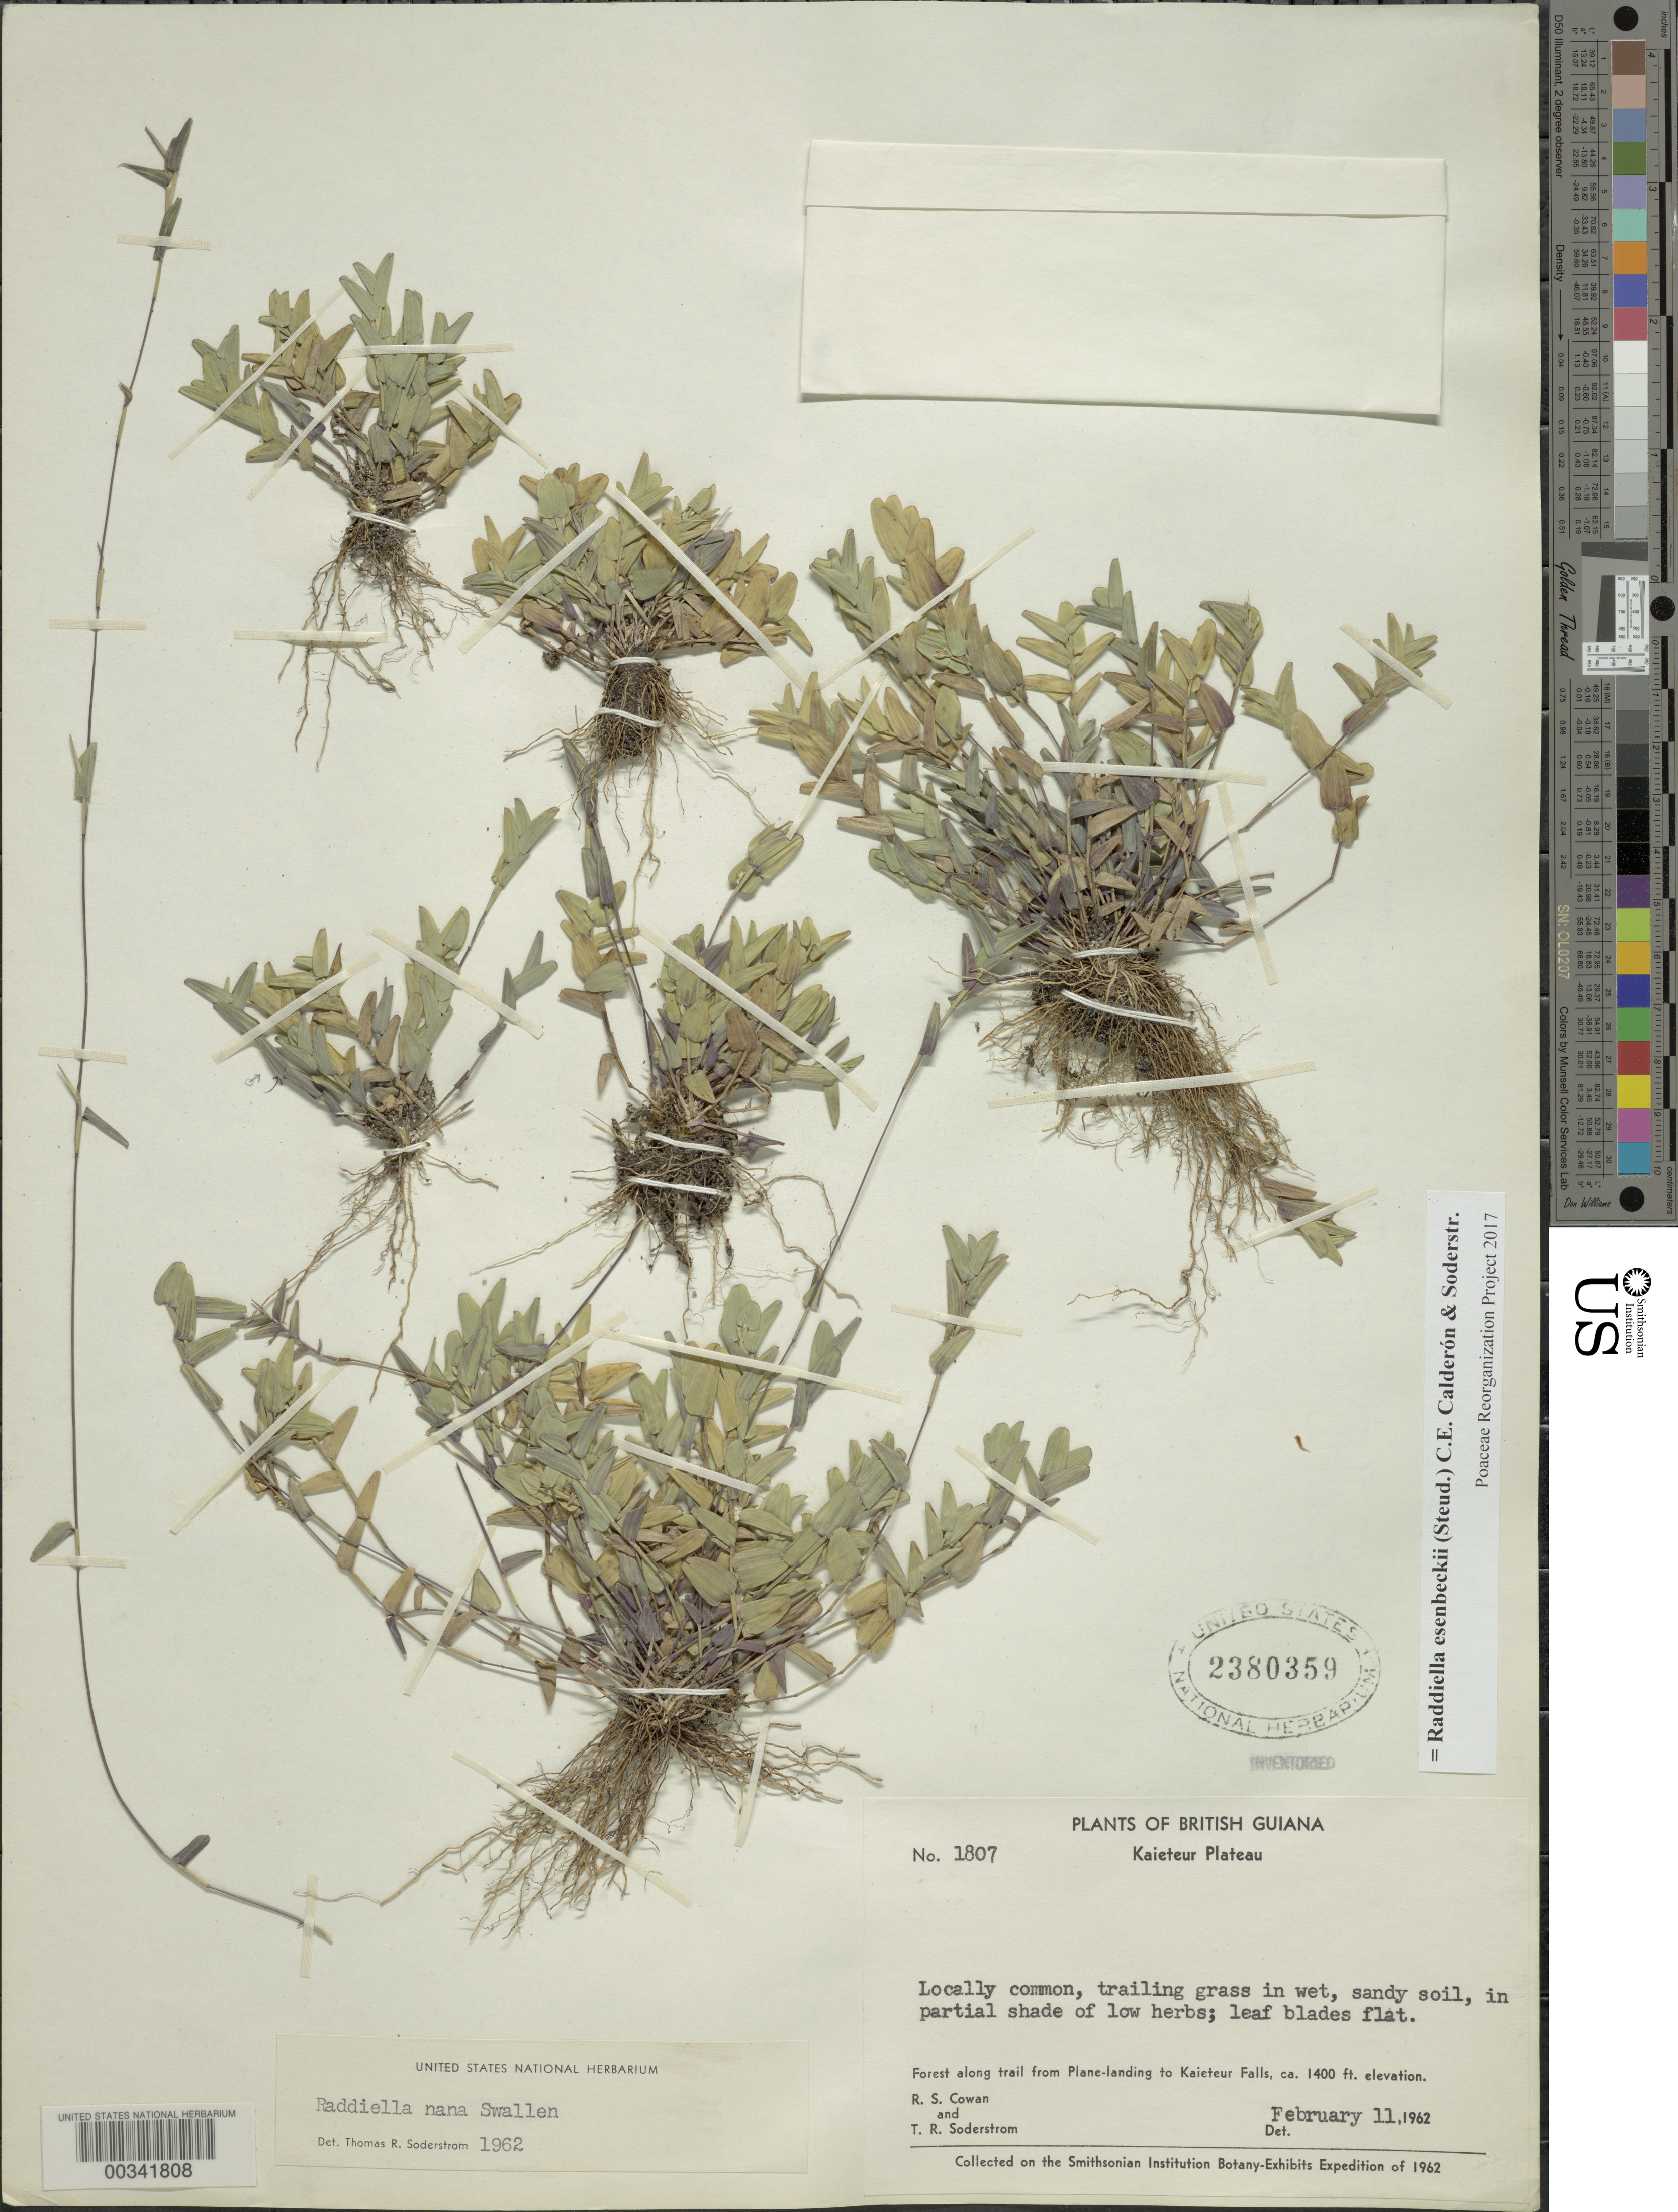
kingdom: Plantae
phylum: Tracheophyta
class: Liliopsida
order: Poales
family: Poaceae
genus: Raddiella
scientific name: Raddiella esenbeckii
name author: (Steud.) C. E. Calderón & Soderstr.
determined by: Poaceae Reorganization Project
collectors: R. S. Cowan & T. R. Soderstrom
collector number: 1807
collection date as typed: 11 Feb 1962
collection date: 1962-02-11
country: Guyana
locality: Along trail from plane-landing to kaieteur falls; kaieteur plateau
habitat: Trailing grass in wet, sandy soil, in partial shade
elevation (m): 427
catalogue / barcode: US 2380359